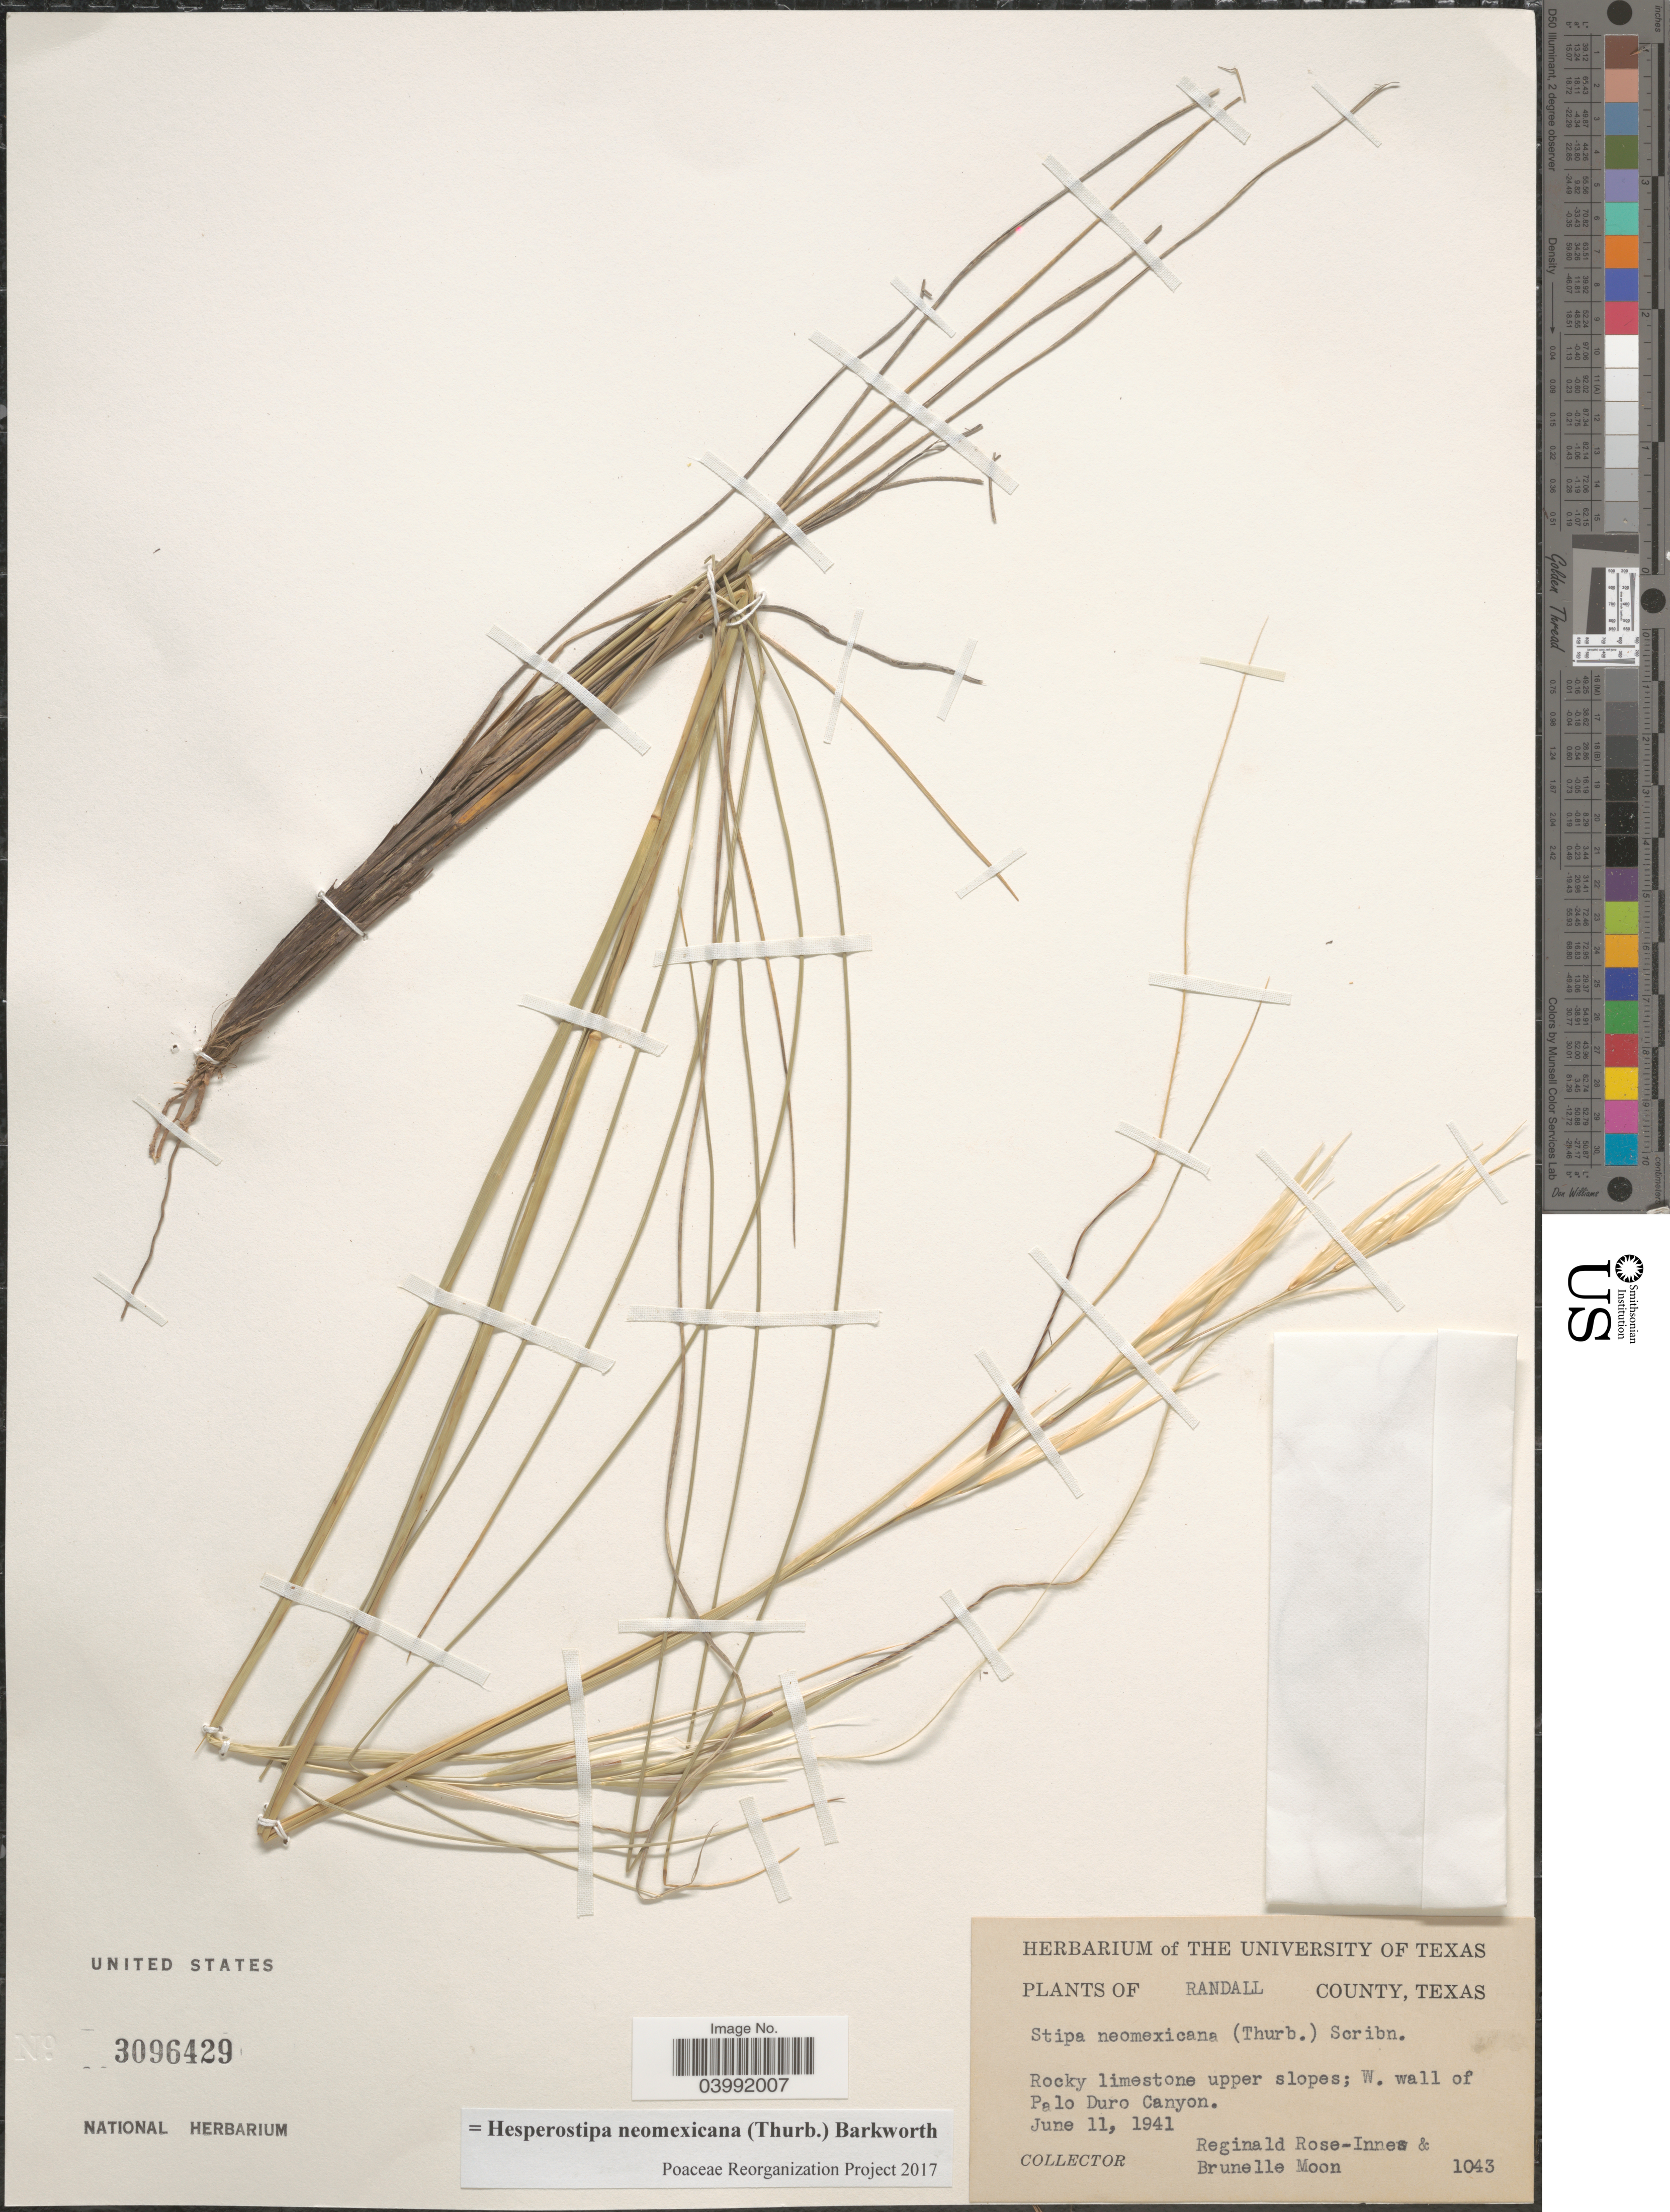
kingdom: Plantae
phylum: Tracheophyta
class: Liliopsida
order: Poales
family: Poaceae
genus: Hesperostipa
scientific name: Hesperostipa neomexicana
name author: (Thurb.) Barkworth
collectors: R. Rose-Innes & B. Moon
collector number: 1043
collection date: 1941-06-11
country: United States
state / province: Texas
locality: Randall County. Rocky limestone upper slopes; W. wall of Palo Duro Canyon.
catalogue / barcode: US 3096429